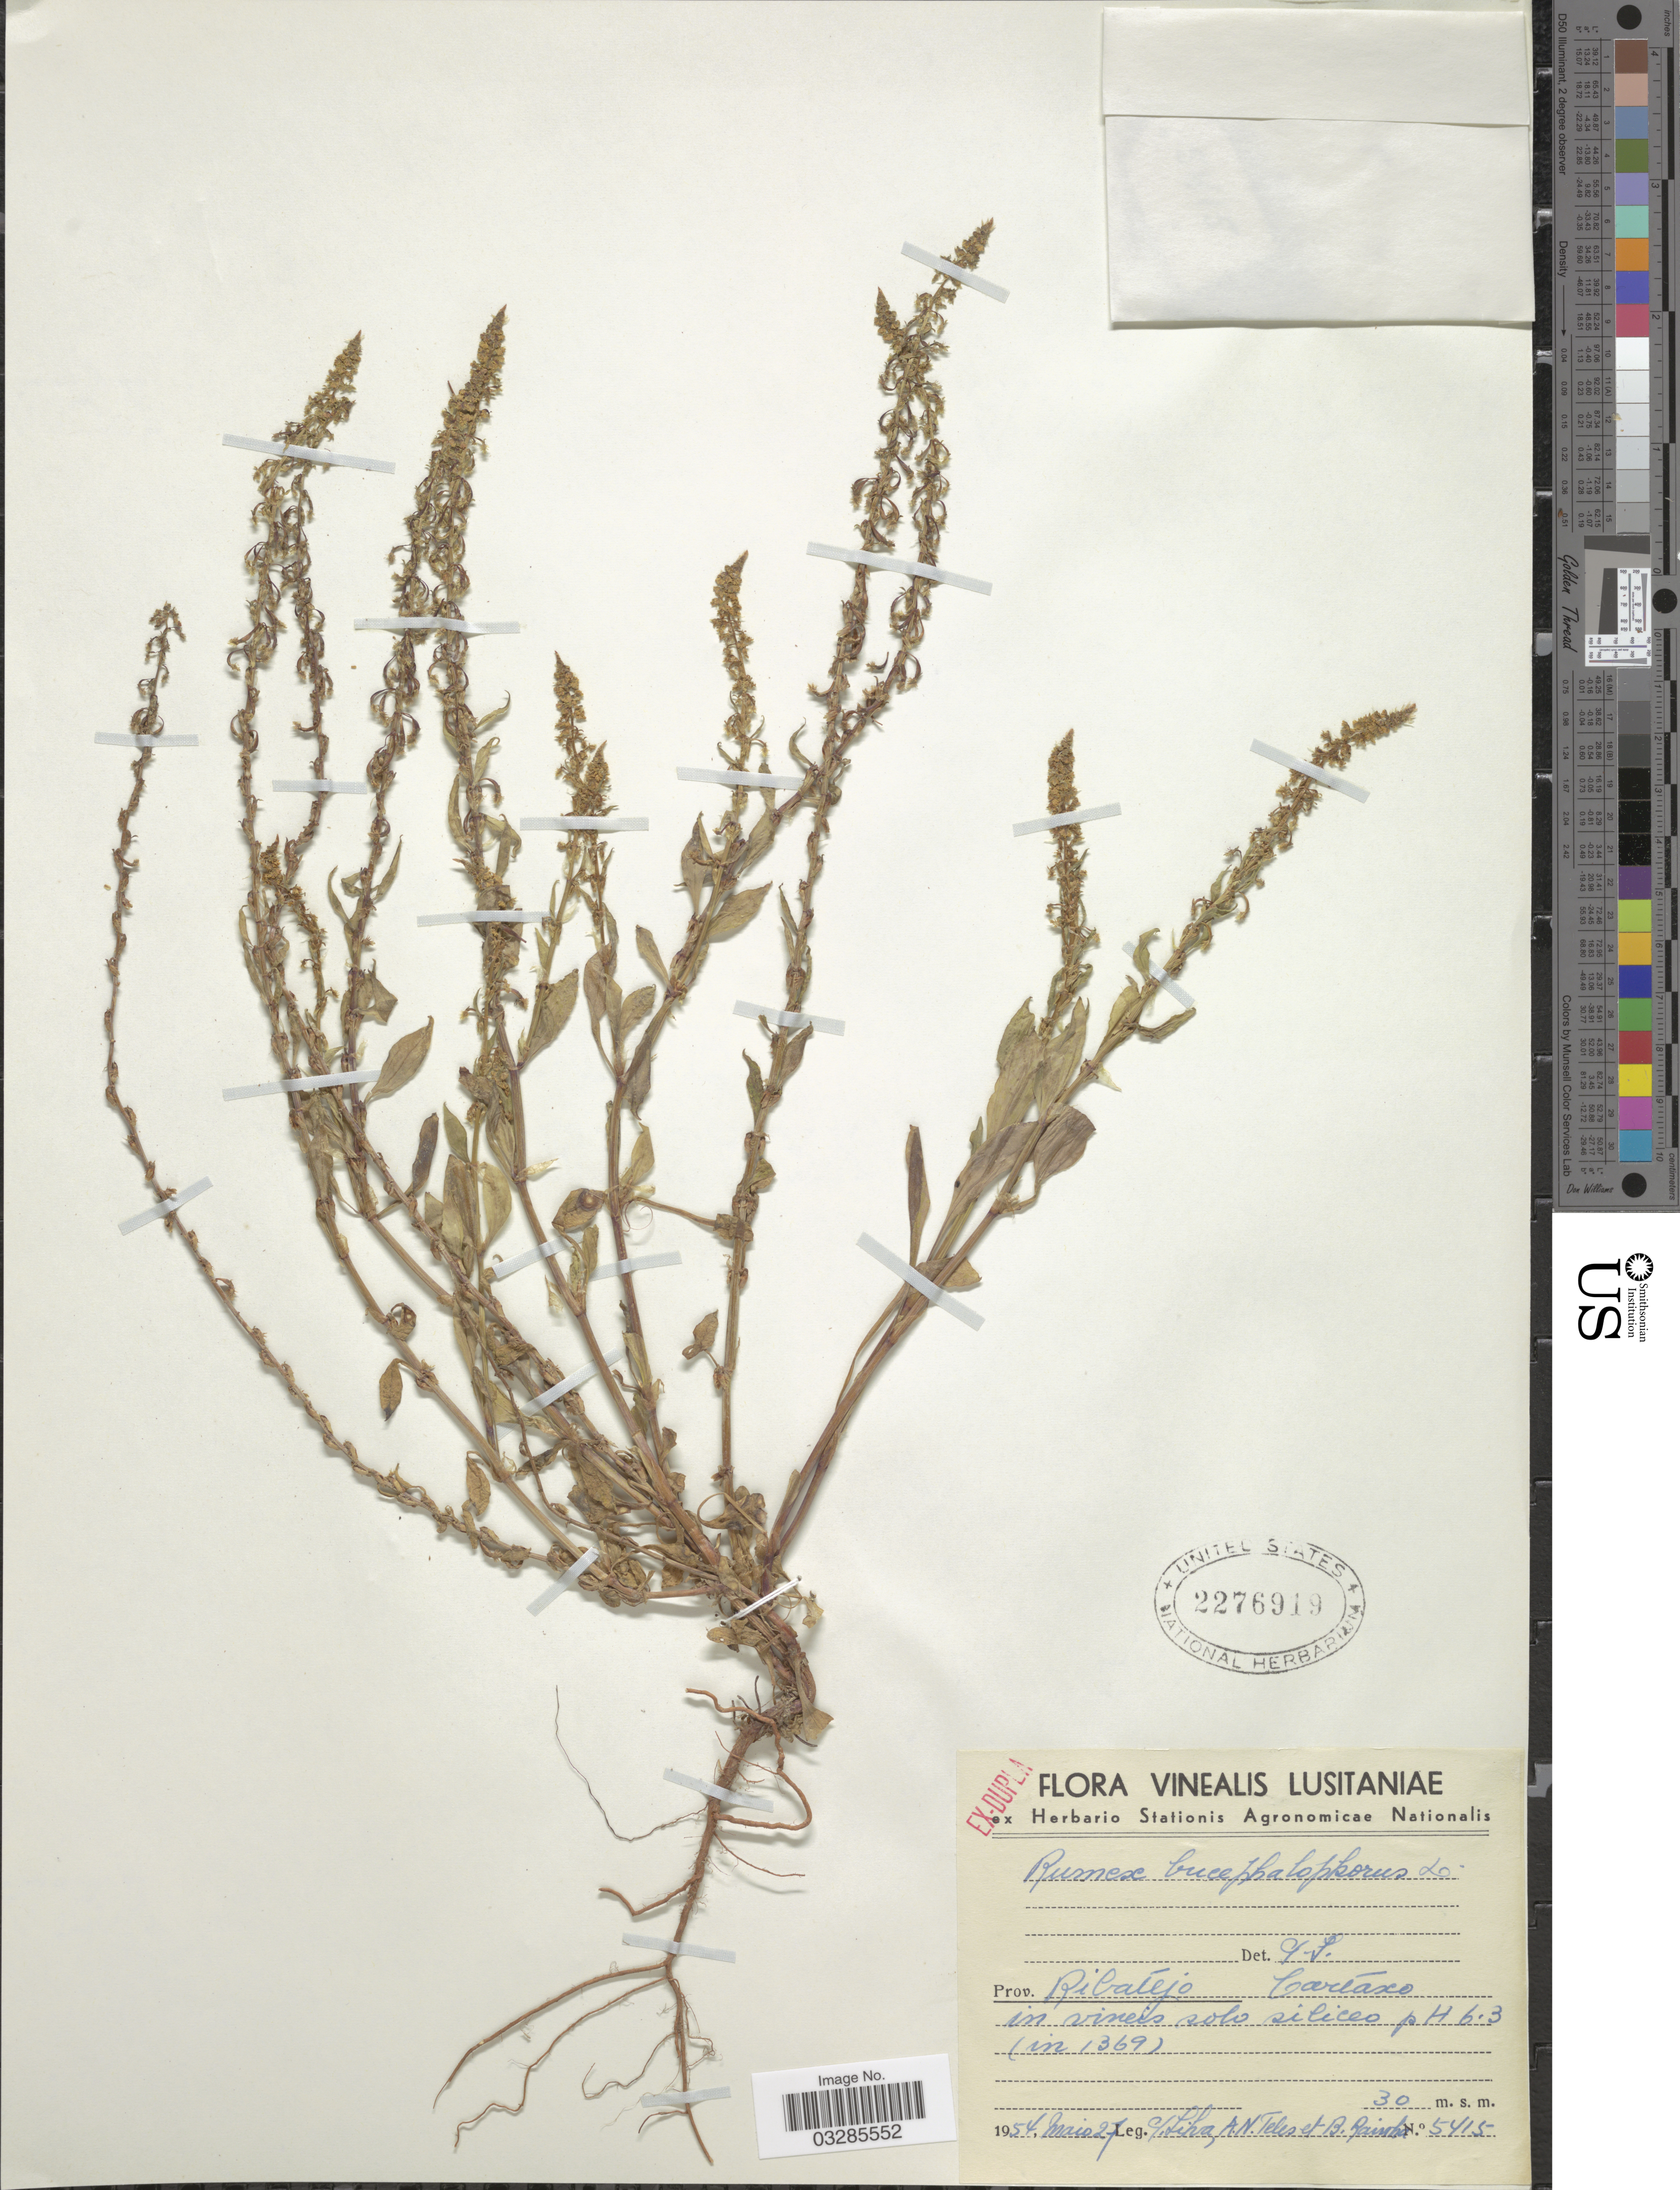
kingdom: Plantae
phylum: Tracheophyta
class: Magnoliopsida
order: Caryophyllales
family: Polygonaceae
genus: Rumex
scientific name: Rumex bucephalophorus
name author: L.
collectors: P. Silva, A. Teles & B. Rainha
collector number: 5415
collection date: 1954-05-27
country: Portugal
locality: Lusitaniae. Prov. Ribatejo Cartaxo.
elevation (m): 30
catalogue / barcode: US 2276919